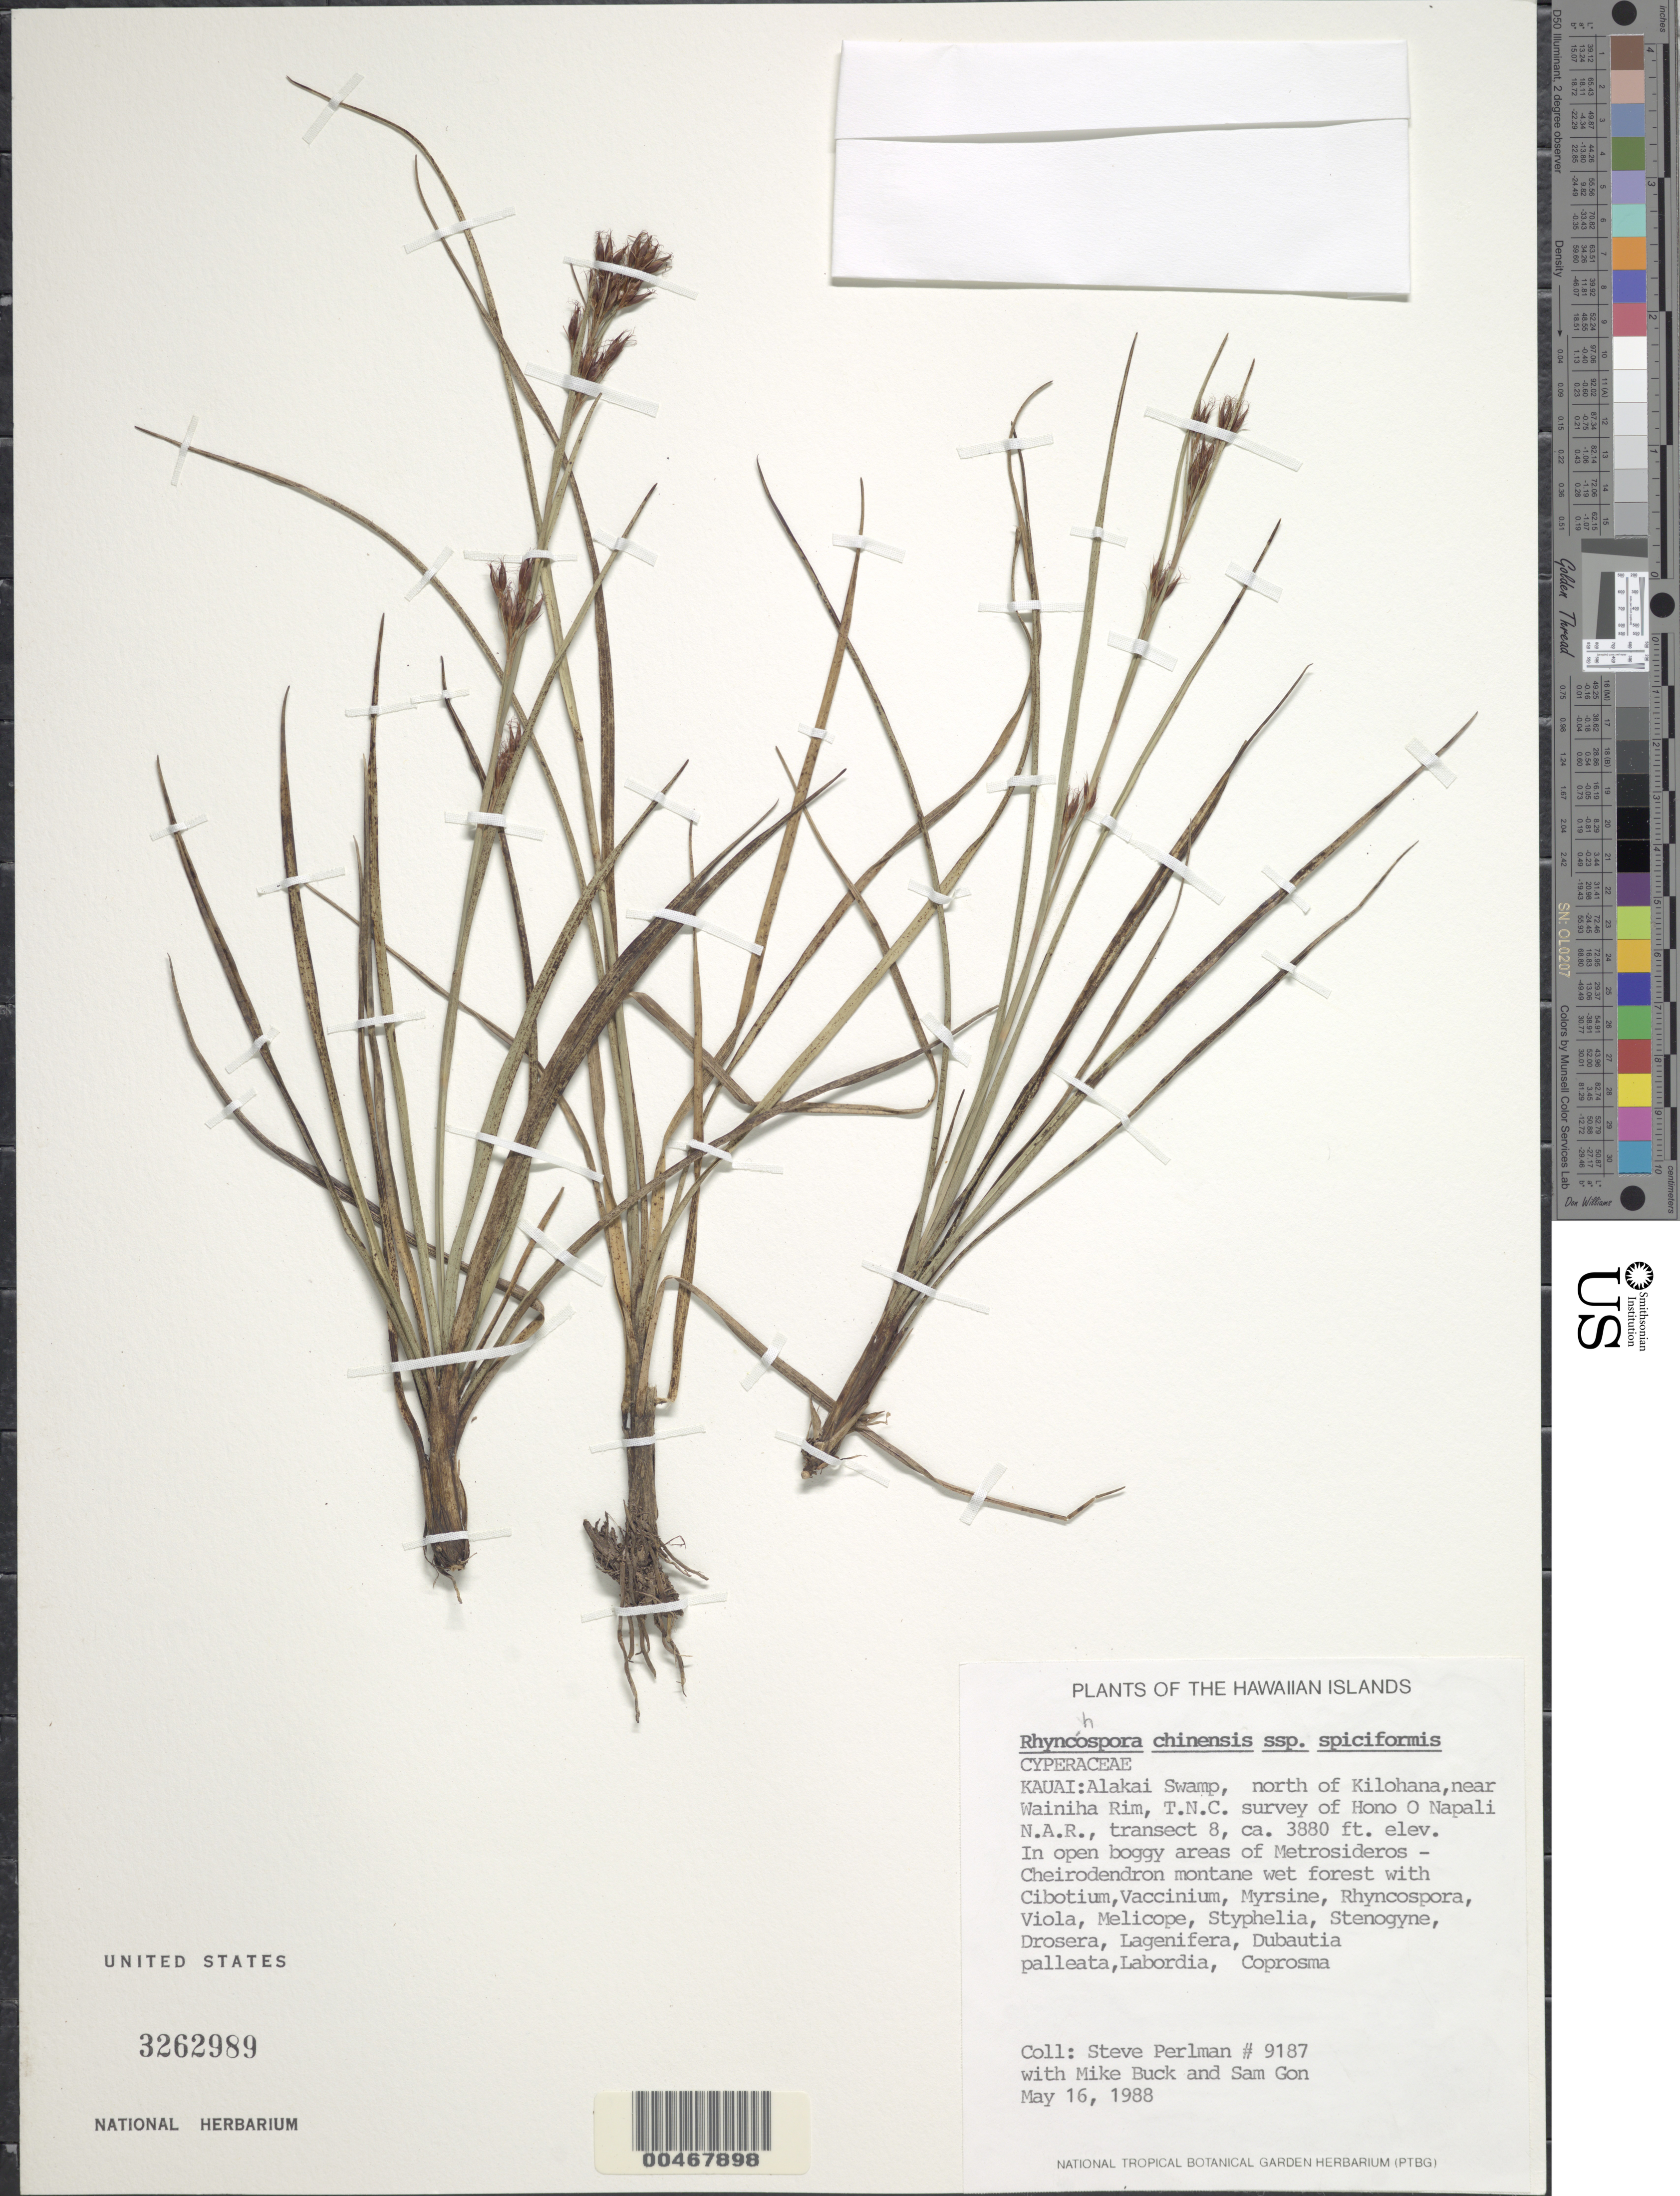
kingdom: Plantae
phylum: Tracheophyta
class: Liliopsida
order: Poales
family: Cyperaceae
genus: Rhynchospora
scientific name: Rhynchospora chinensis subsp. spiciformis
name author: (Hillebr.) T. Koyama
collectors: S. P. Perlman, M. Buck & S. Gon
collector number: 9187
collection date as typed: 16 May 1988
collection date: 1988-05-16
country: United States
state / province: Hawaii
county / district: Kauai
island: Kaua'i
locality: Alakai Swamp, N of Kilohana, near Wainiha Rim, TNC survey of Hono O Napali NAR, transect 8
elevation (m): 1183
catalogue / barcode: US 3262989